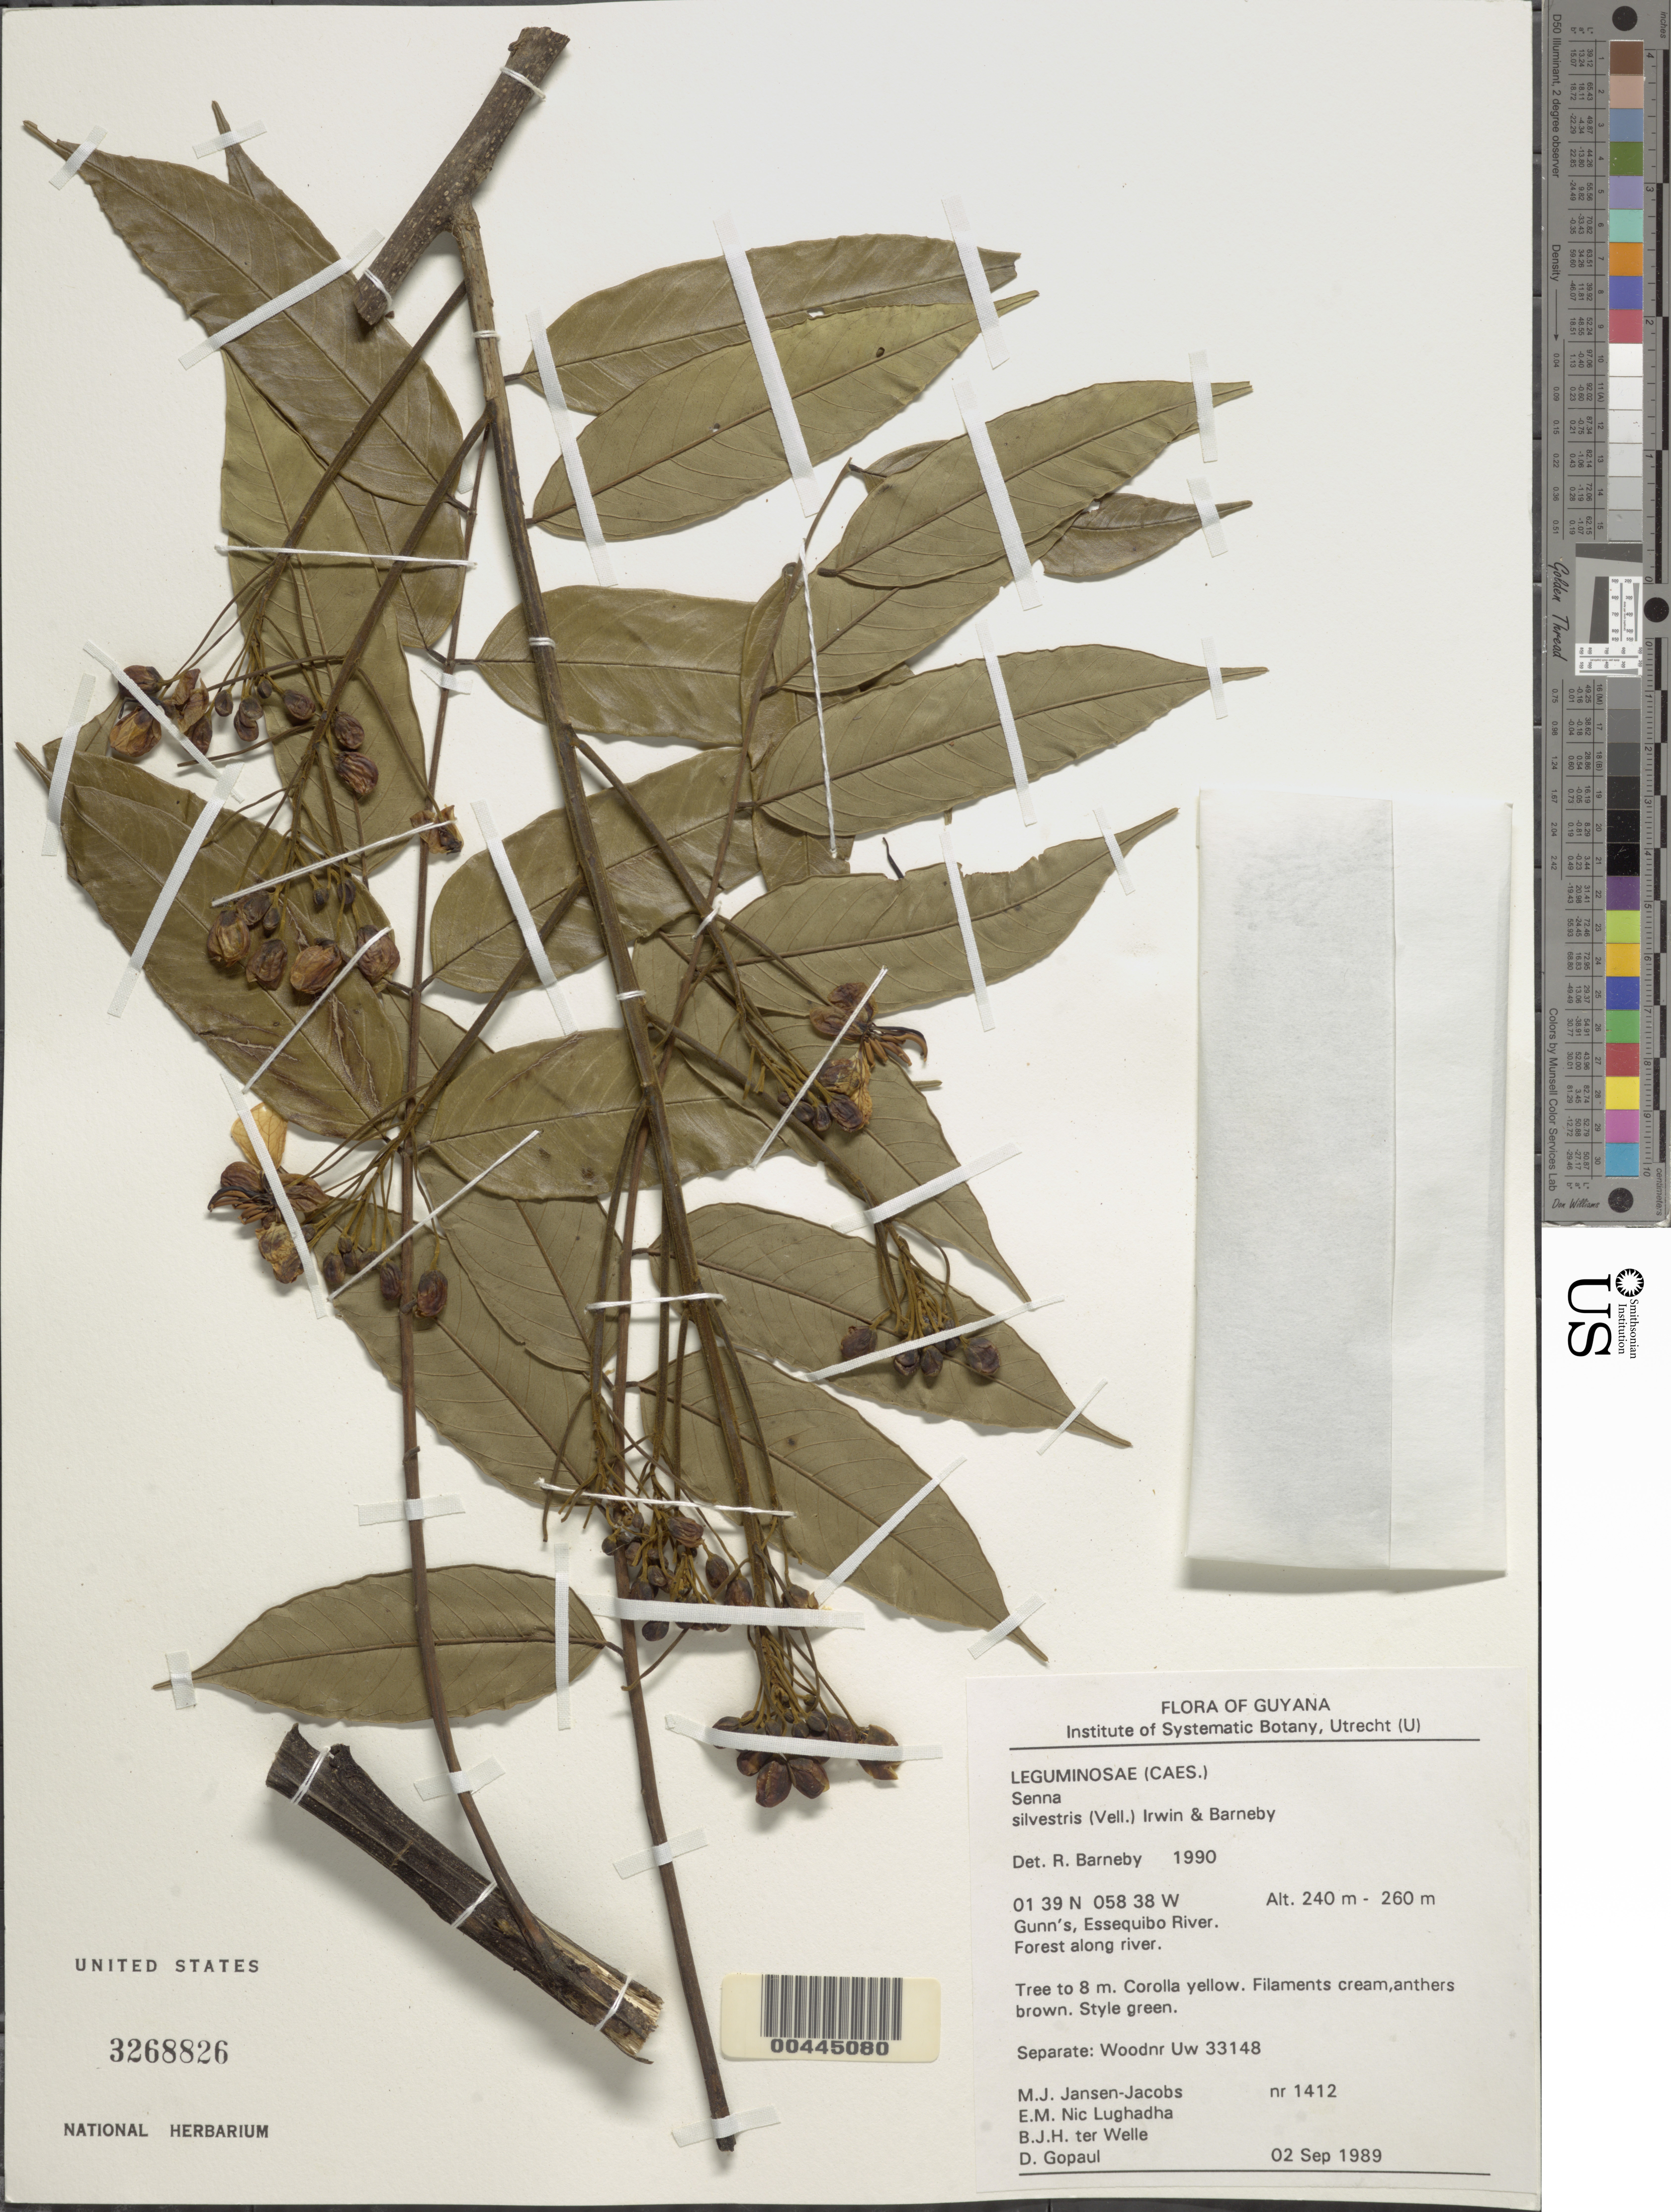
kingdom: Plantae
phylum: Tracheophyta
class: Magnoliopsida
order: Fabales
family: Fabaceae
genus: Senna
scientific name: Senna silvestris var. silvestris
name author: (Vell.) H.S. Irwin & Barneby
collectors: M. J. Jansen-Jacobs, E. Nic Lughadha, B. Welle & D. Gopaul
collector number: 1412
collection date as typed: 02 Sep 1989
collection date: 1989-09-02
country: Guyana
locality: Gunn's, essequibo river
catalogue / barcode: US 3268826